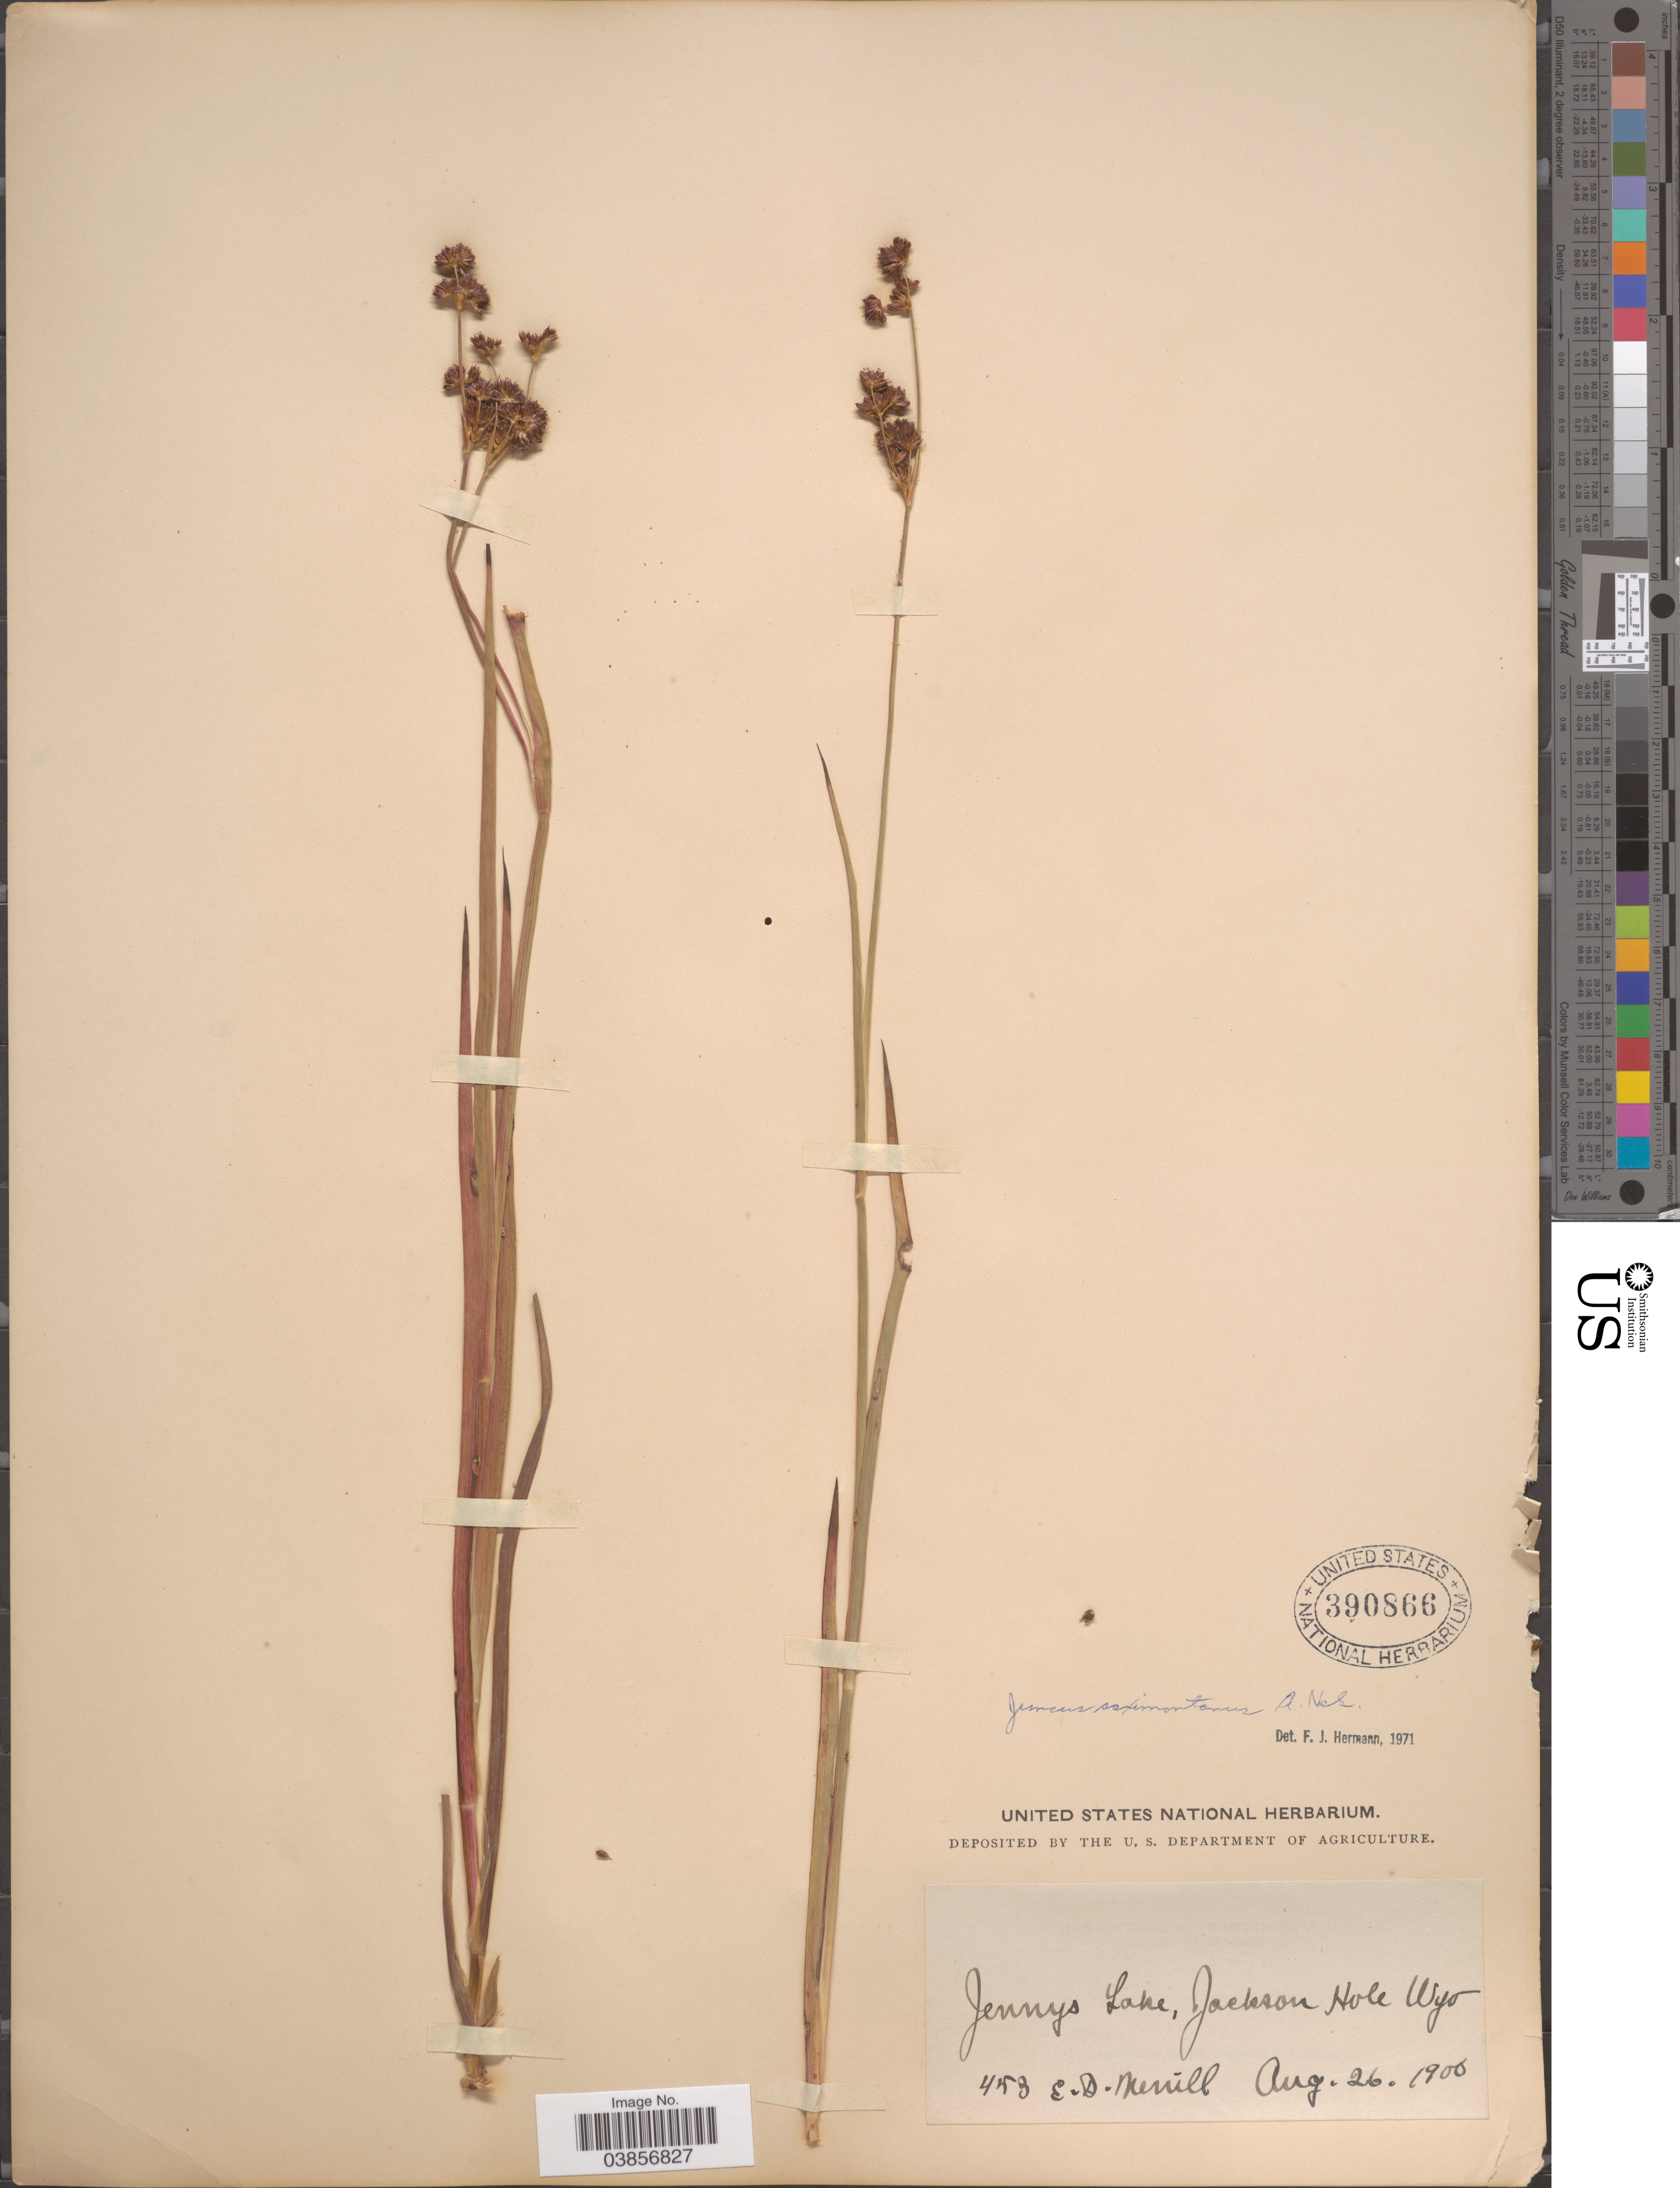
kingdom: Plantae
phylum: Tracheophyta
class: Liliopsida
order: Poales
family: Juncaceae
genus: Juncus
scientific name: Juncus saximontanus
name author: A. Nelson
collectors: E. D. Merrill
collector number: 453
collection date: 1900-08-26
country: United States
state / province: Wyoming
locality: Jennys Lake, Jackson Hole.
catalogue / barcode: US 390866